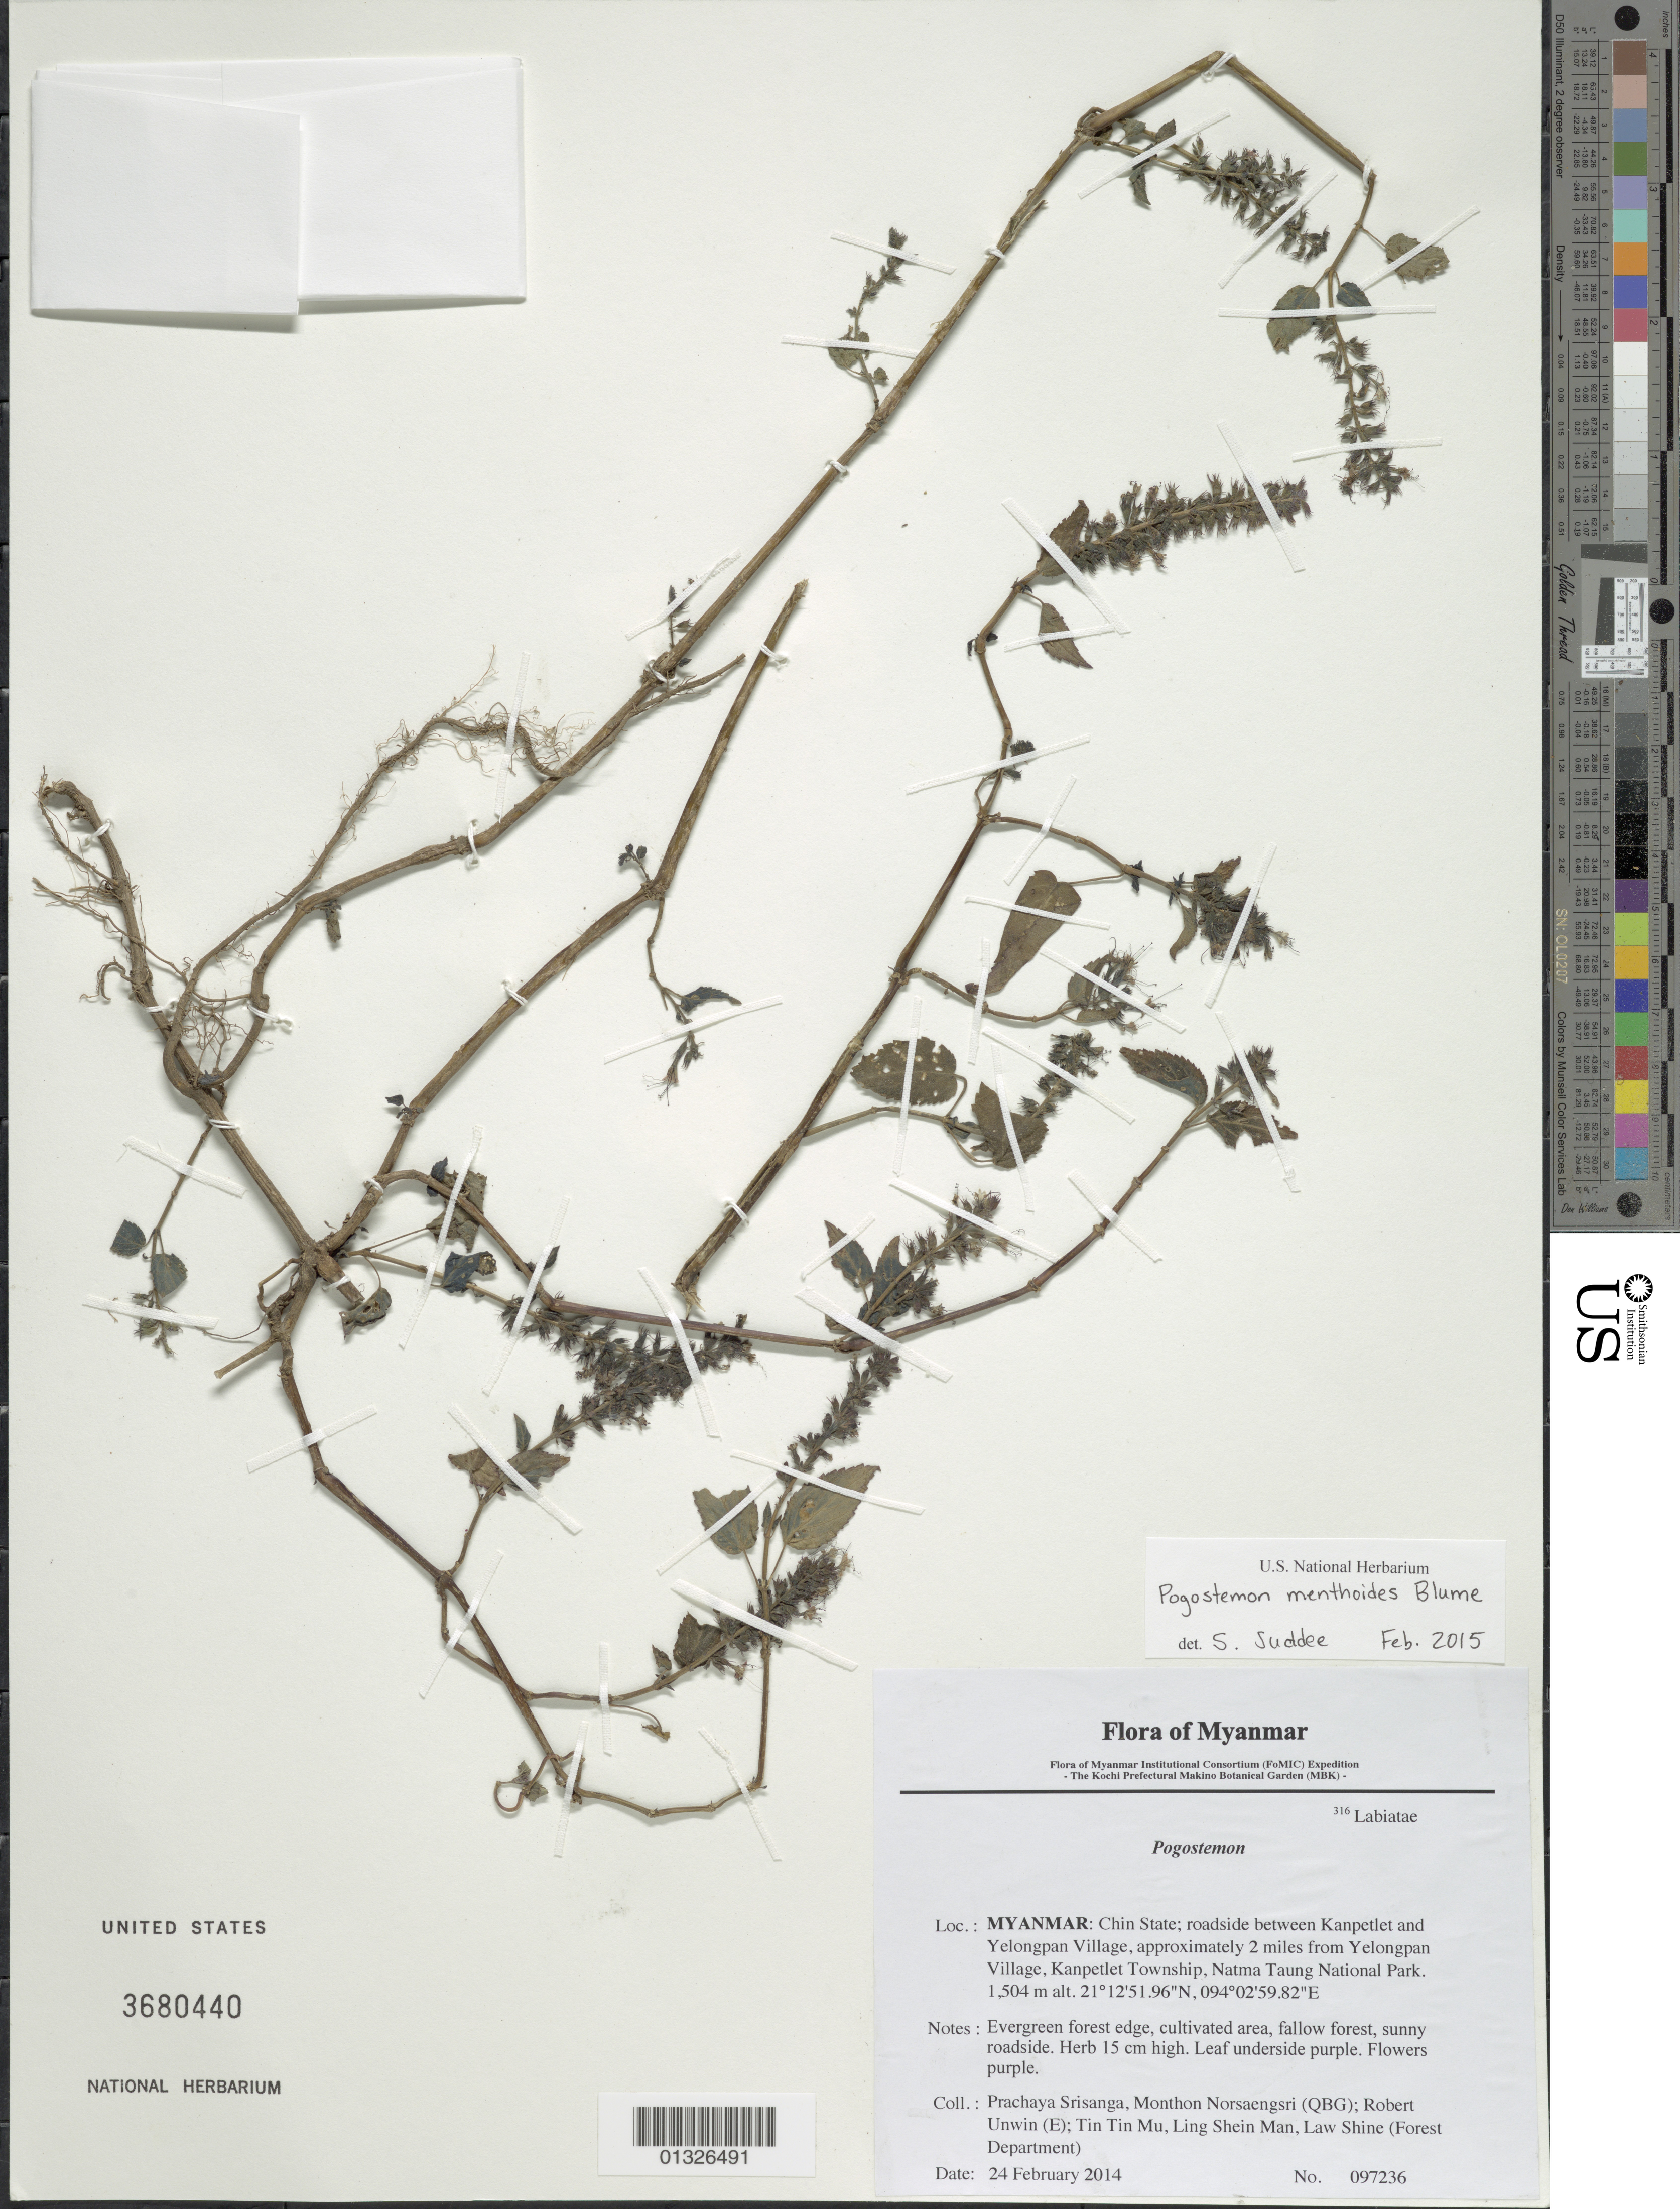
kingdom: Plantae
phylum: Tracheophyta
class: Magnoliopsida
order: Lamiales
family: Lamiaceae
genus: Pogostemon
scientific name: Pogostemon menthoides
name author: Blume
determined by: Suddee, S.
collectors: P. Srisanga, M. Norsaengsri, R. Unwin, Tin Tin Mu, Ling Shein Man & L. Shine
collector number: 97236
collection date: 2014-02-24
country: Myanmar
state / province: Chin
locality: Roadside between Kanpetlet and Yelongpan Village, approximately 2 miles from Yelongpan Village, Kanpetlet Township, Natma Taung National Park.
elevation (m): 1504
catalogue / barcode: US 3680440